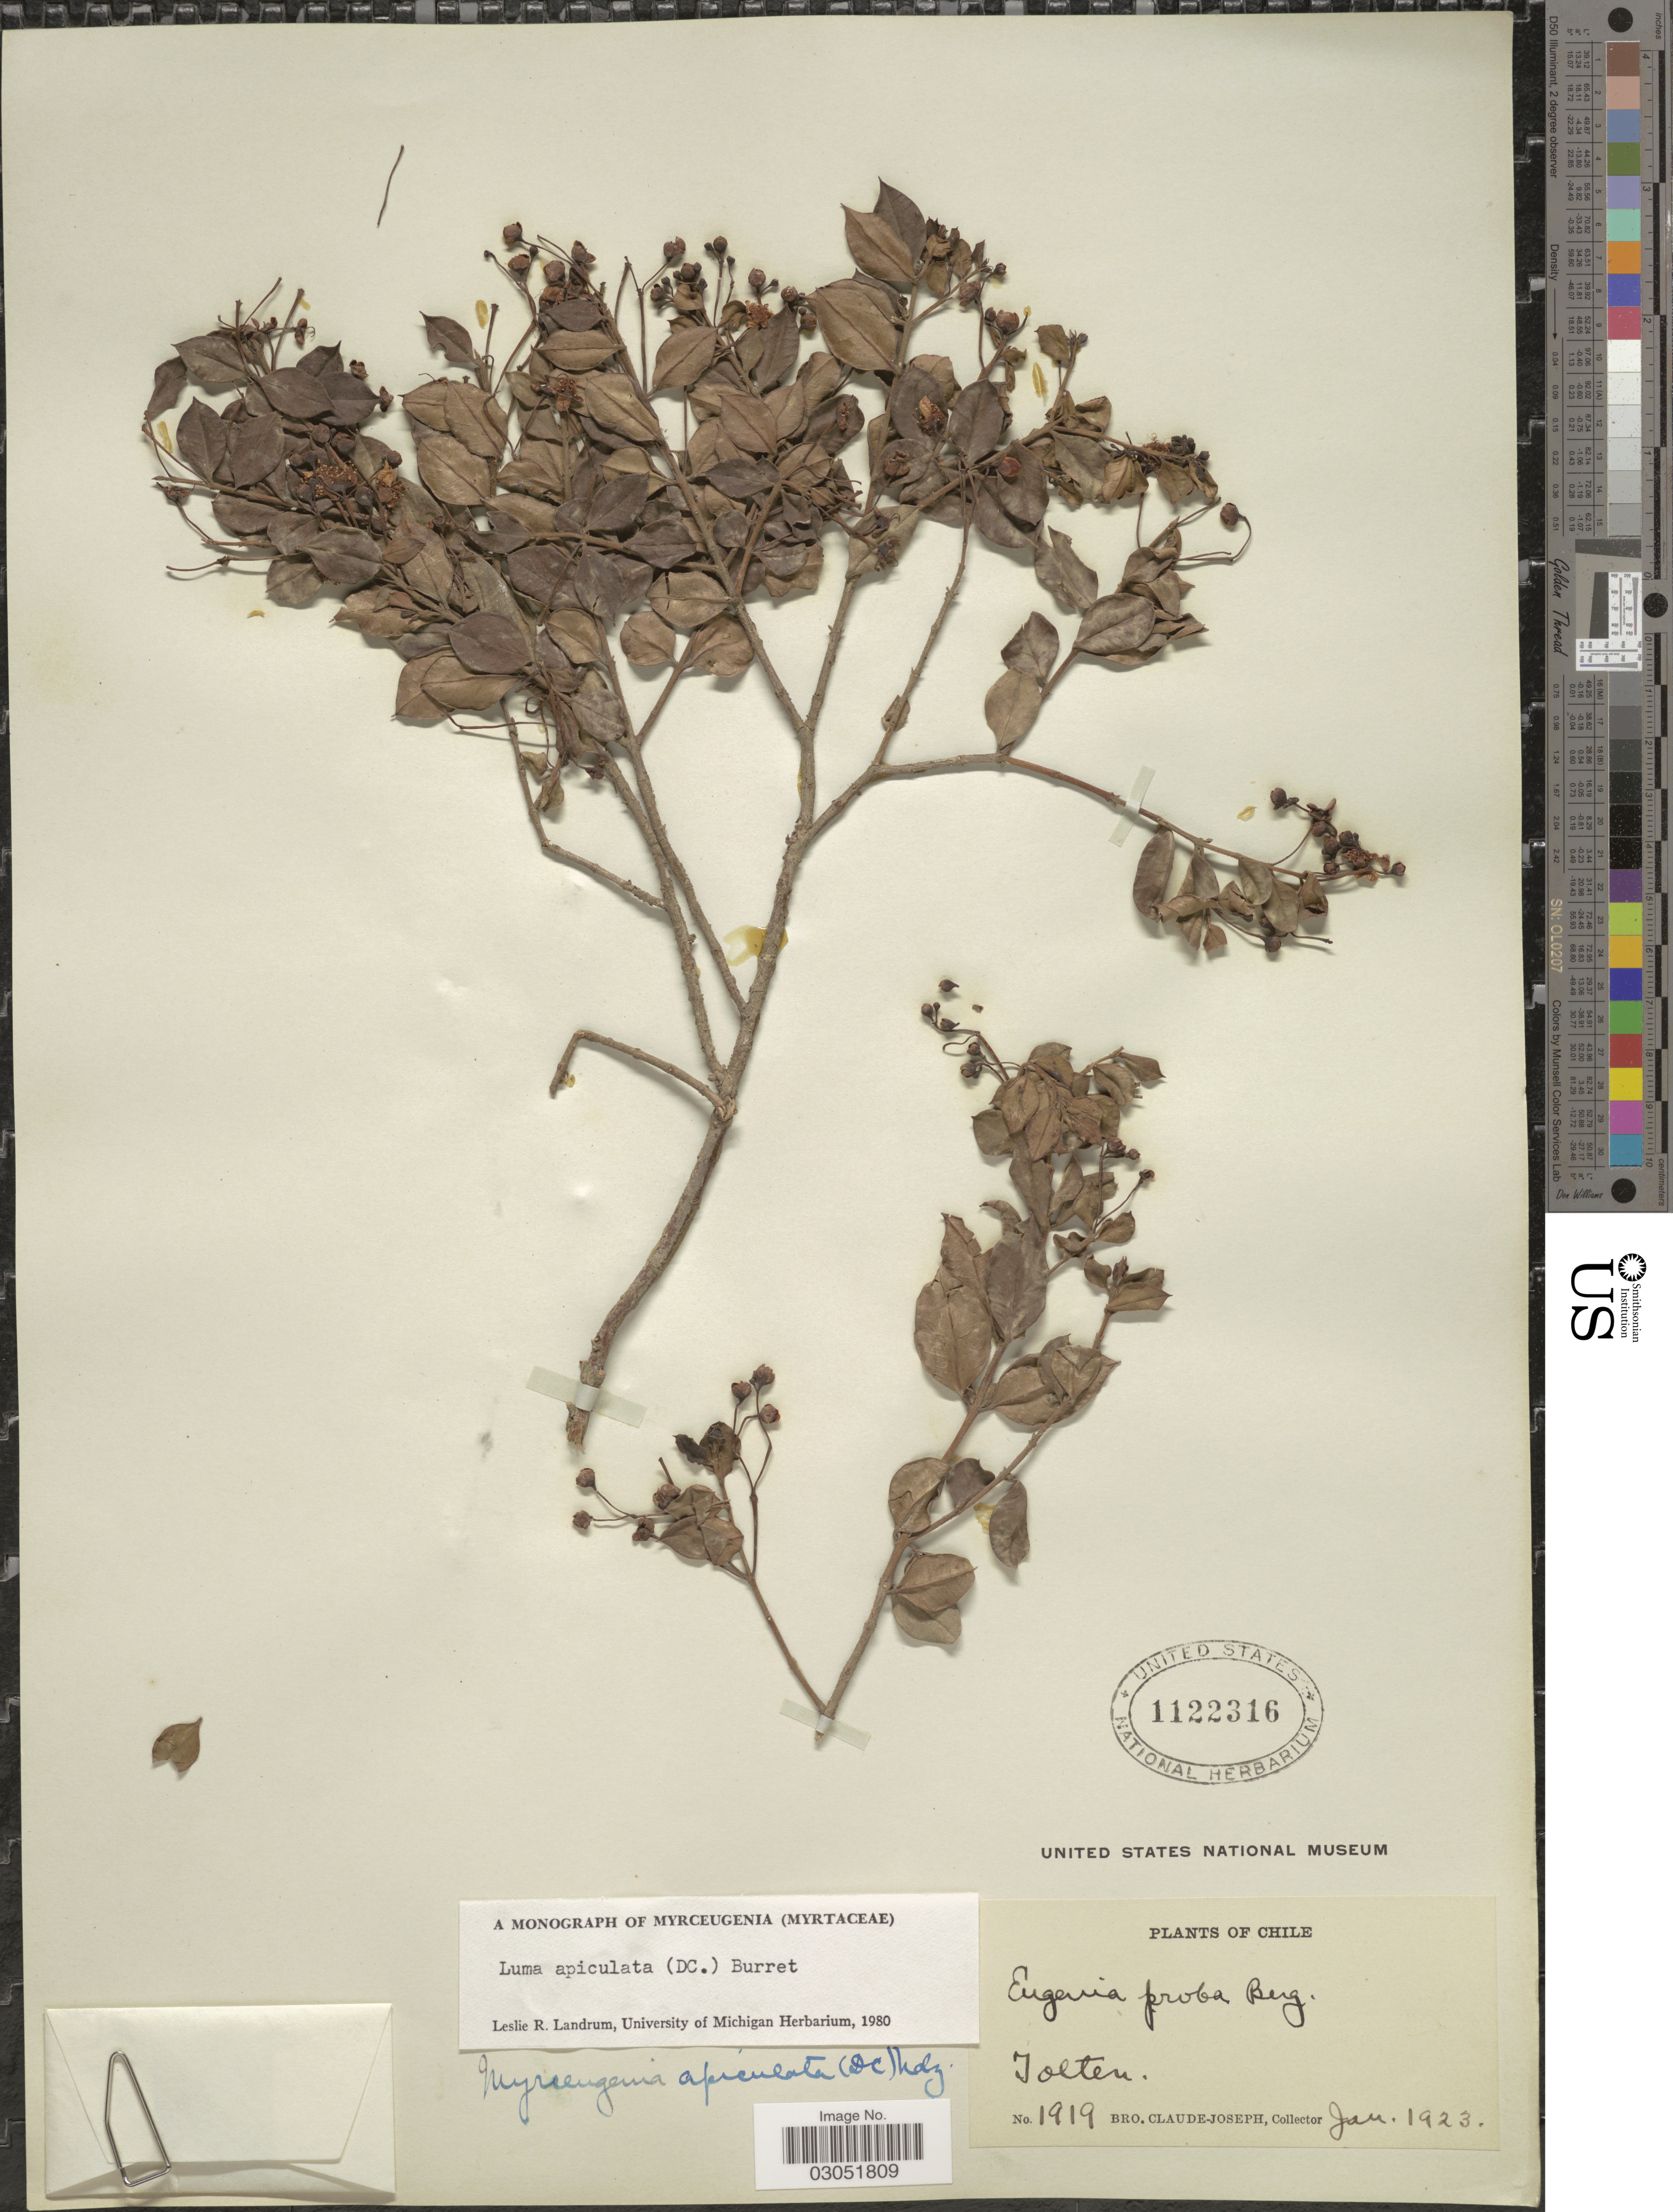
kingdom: Plantae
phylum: Tracheophyta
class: Magnoliopsida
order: Myrtales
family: Myrtaceae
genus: Luma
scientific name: Luma apiculata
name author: (DC.) Burret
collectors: Bro. Claude-Joseph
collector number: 1919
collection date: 1923-01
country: Chile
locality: Tolten.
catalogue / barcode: US 1122316